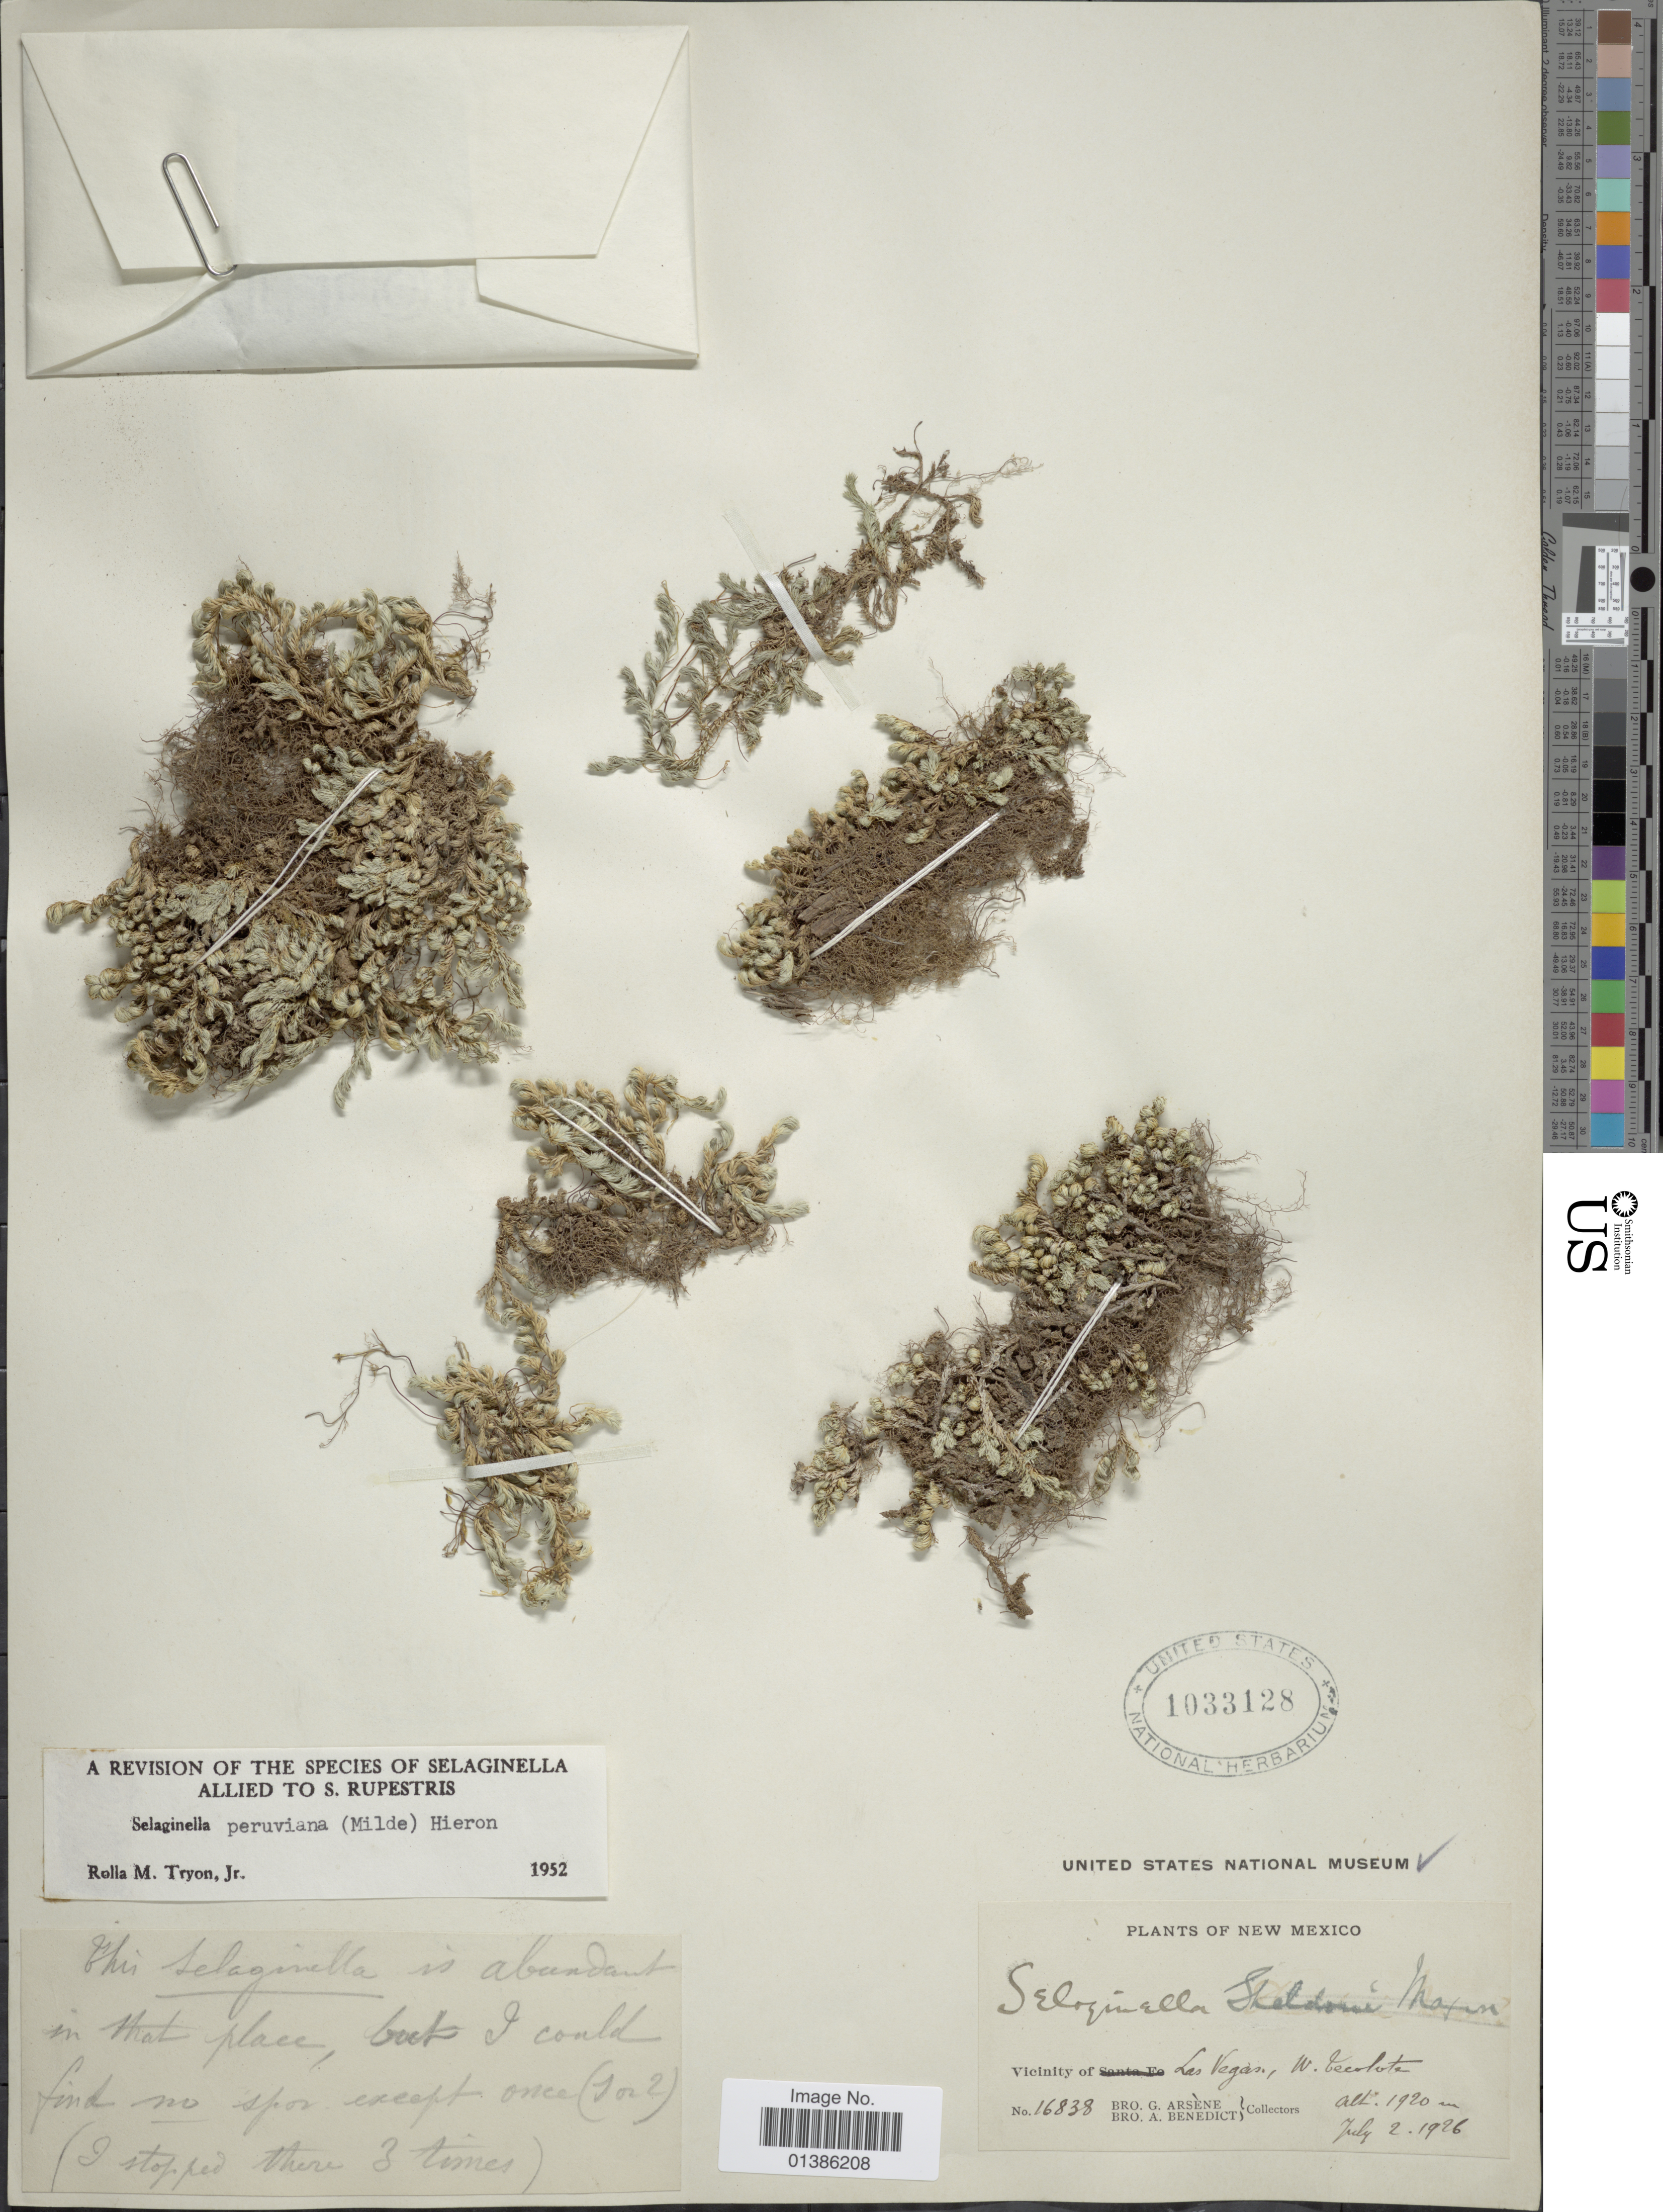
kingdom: Plantae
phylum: Tracheophyta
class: Lycopodiopsida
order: Selaginellales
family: Selaginellaceae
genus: Selaginella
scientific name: Selaginella peruviana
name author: (Milde) Hieron.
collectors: Bro. G. Arsène & Bro. Benedict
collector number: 16838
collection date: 1926-07-02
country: United States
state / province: New Mexico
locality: West Tecolote, Vicinity of Las Vegas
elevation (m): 1920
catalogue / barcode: US 1033128